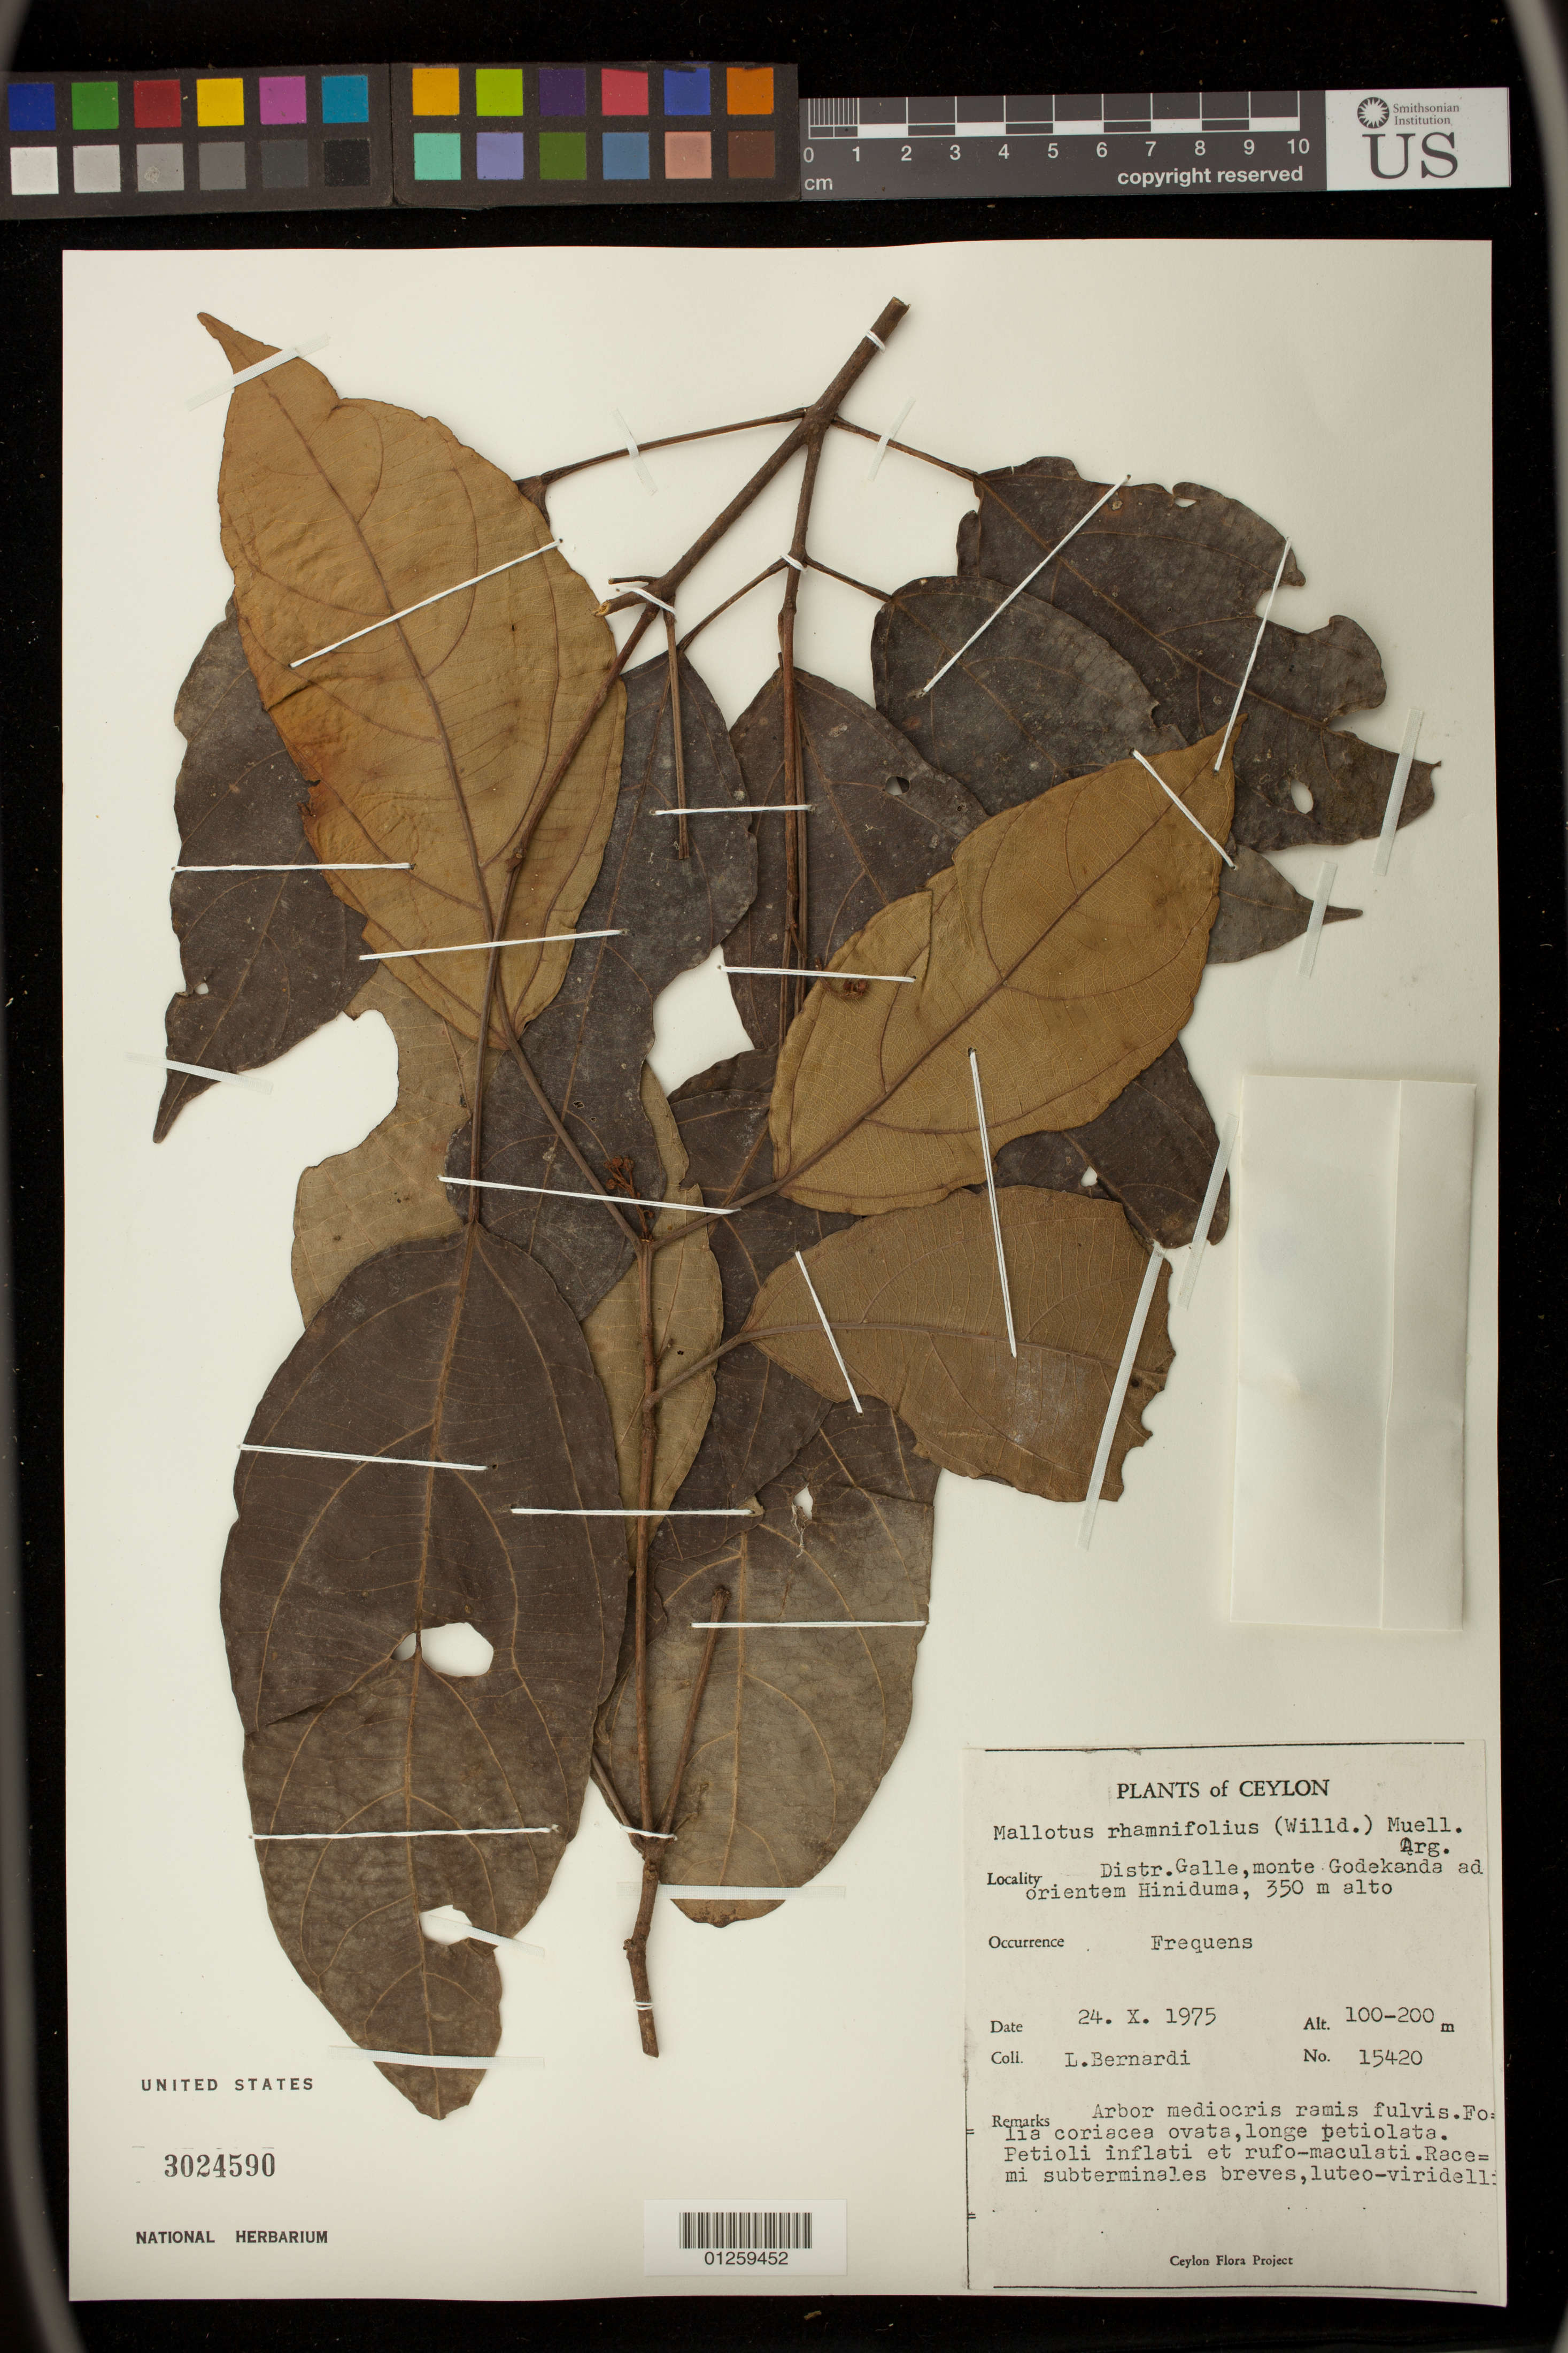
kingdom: Plantae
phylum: Tracheophyta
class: Magnoliopsida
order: Malpighiales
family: Euphorbiaceae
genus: Mallotus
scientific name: Mallotus rhamnifolius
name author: (Willd.) Müll. Arg.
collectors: L. Bernardi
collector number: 15420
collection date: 1975-10-24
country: Sri Lanka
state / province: Southern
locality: Galle, monte Godekanda ad orientem Hiniduma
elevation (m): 100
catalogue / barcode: US 3024590